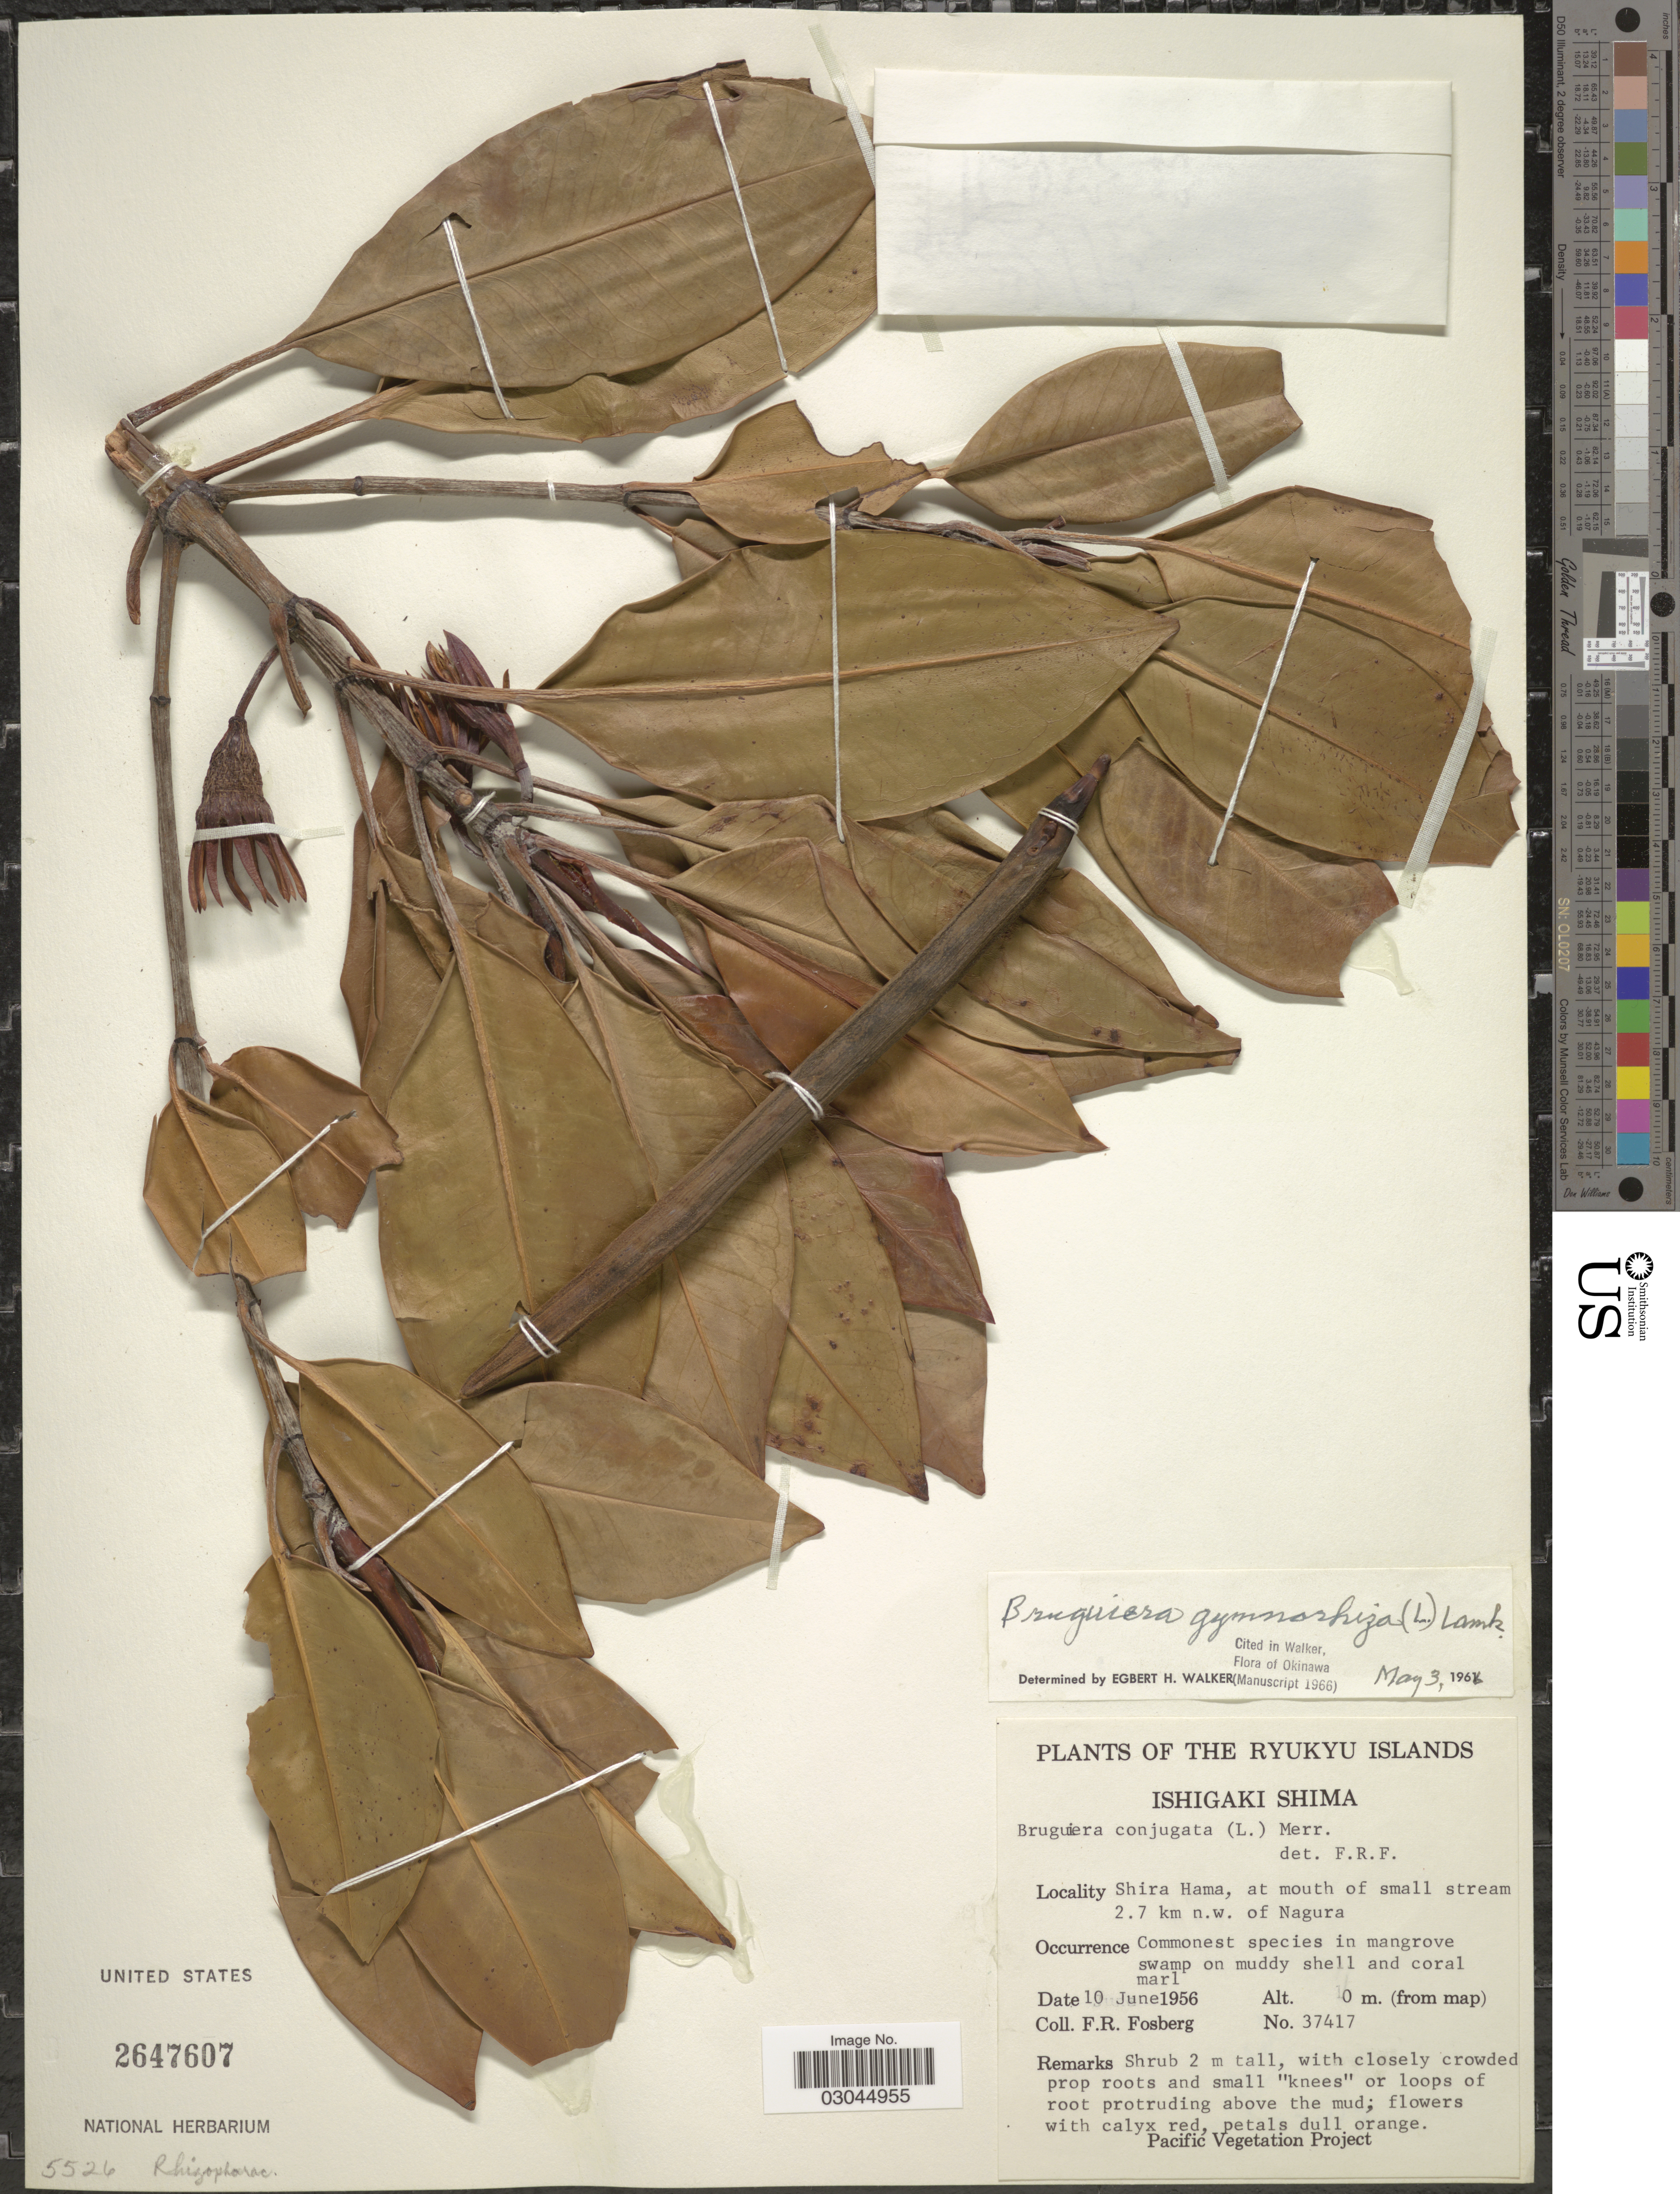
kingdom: Plantae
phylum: Tracheophyta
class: Magnoliopsida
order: Malpighiales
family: Rhizophoraceae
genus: Bruguiera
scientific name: Bruguiera gymnorhiza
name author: (L.) Savigny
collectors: F. R. Fosberg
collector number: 37417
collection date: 1956-06-10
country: Japan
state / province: Okinawa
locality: The Ryukyu Islands, Ishigaki Shima, Shira Hama, at mouth of small stream 2.7 km. n.w. of Nagura.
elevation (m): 0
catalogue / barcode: US 2647607